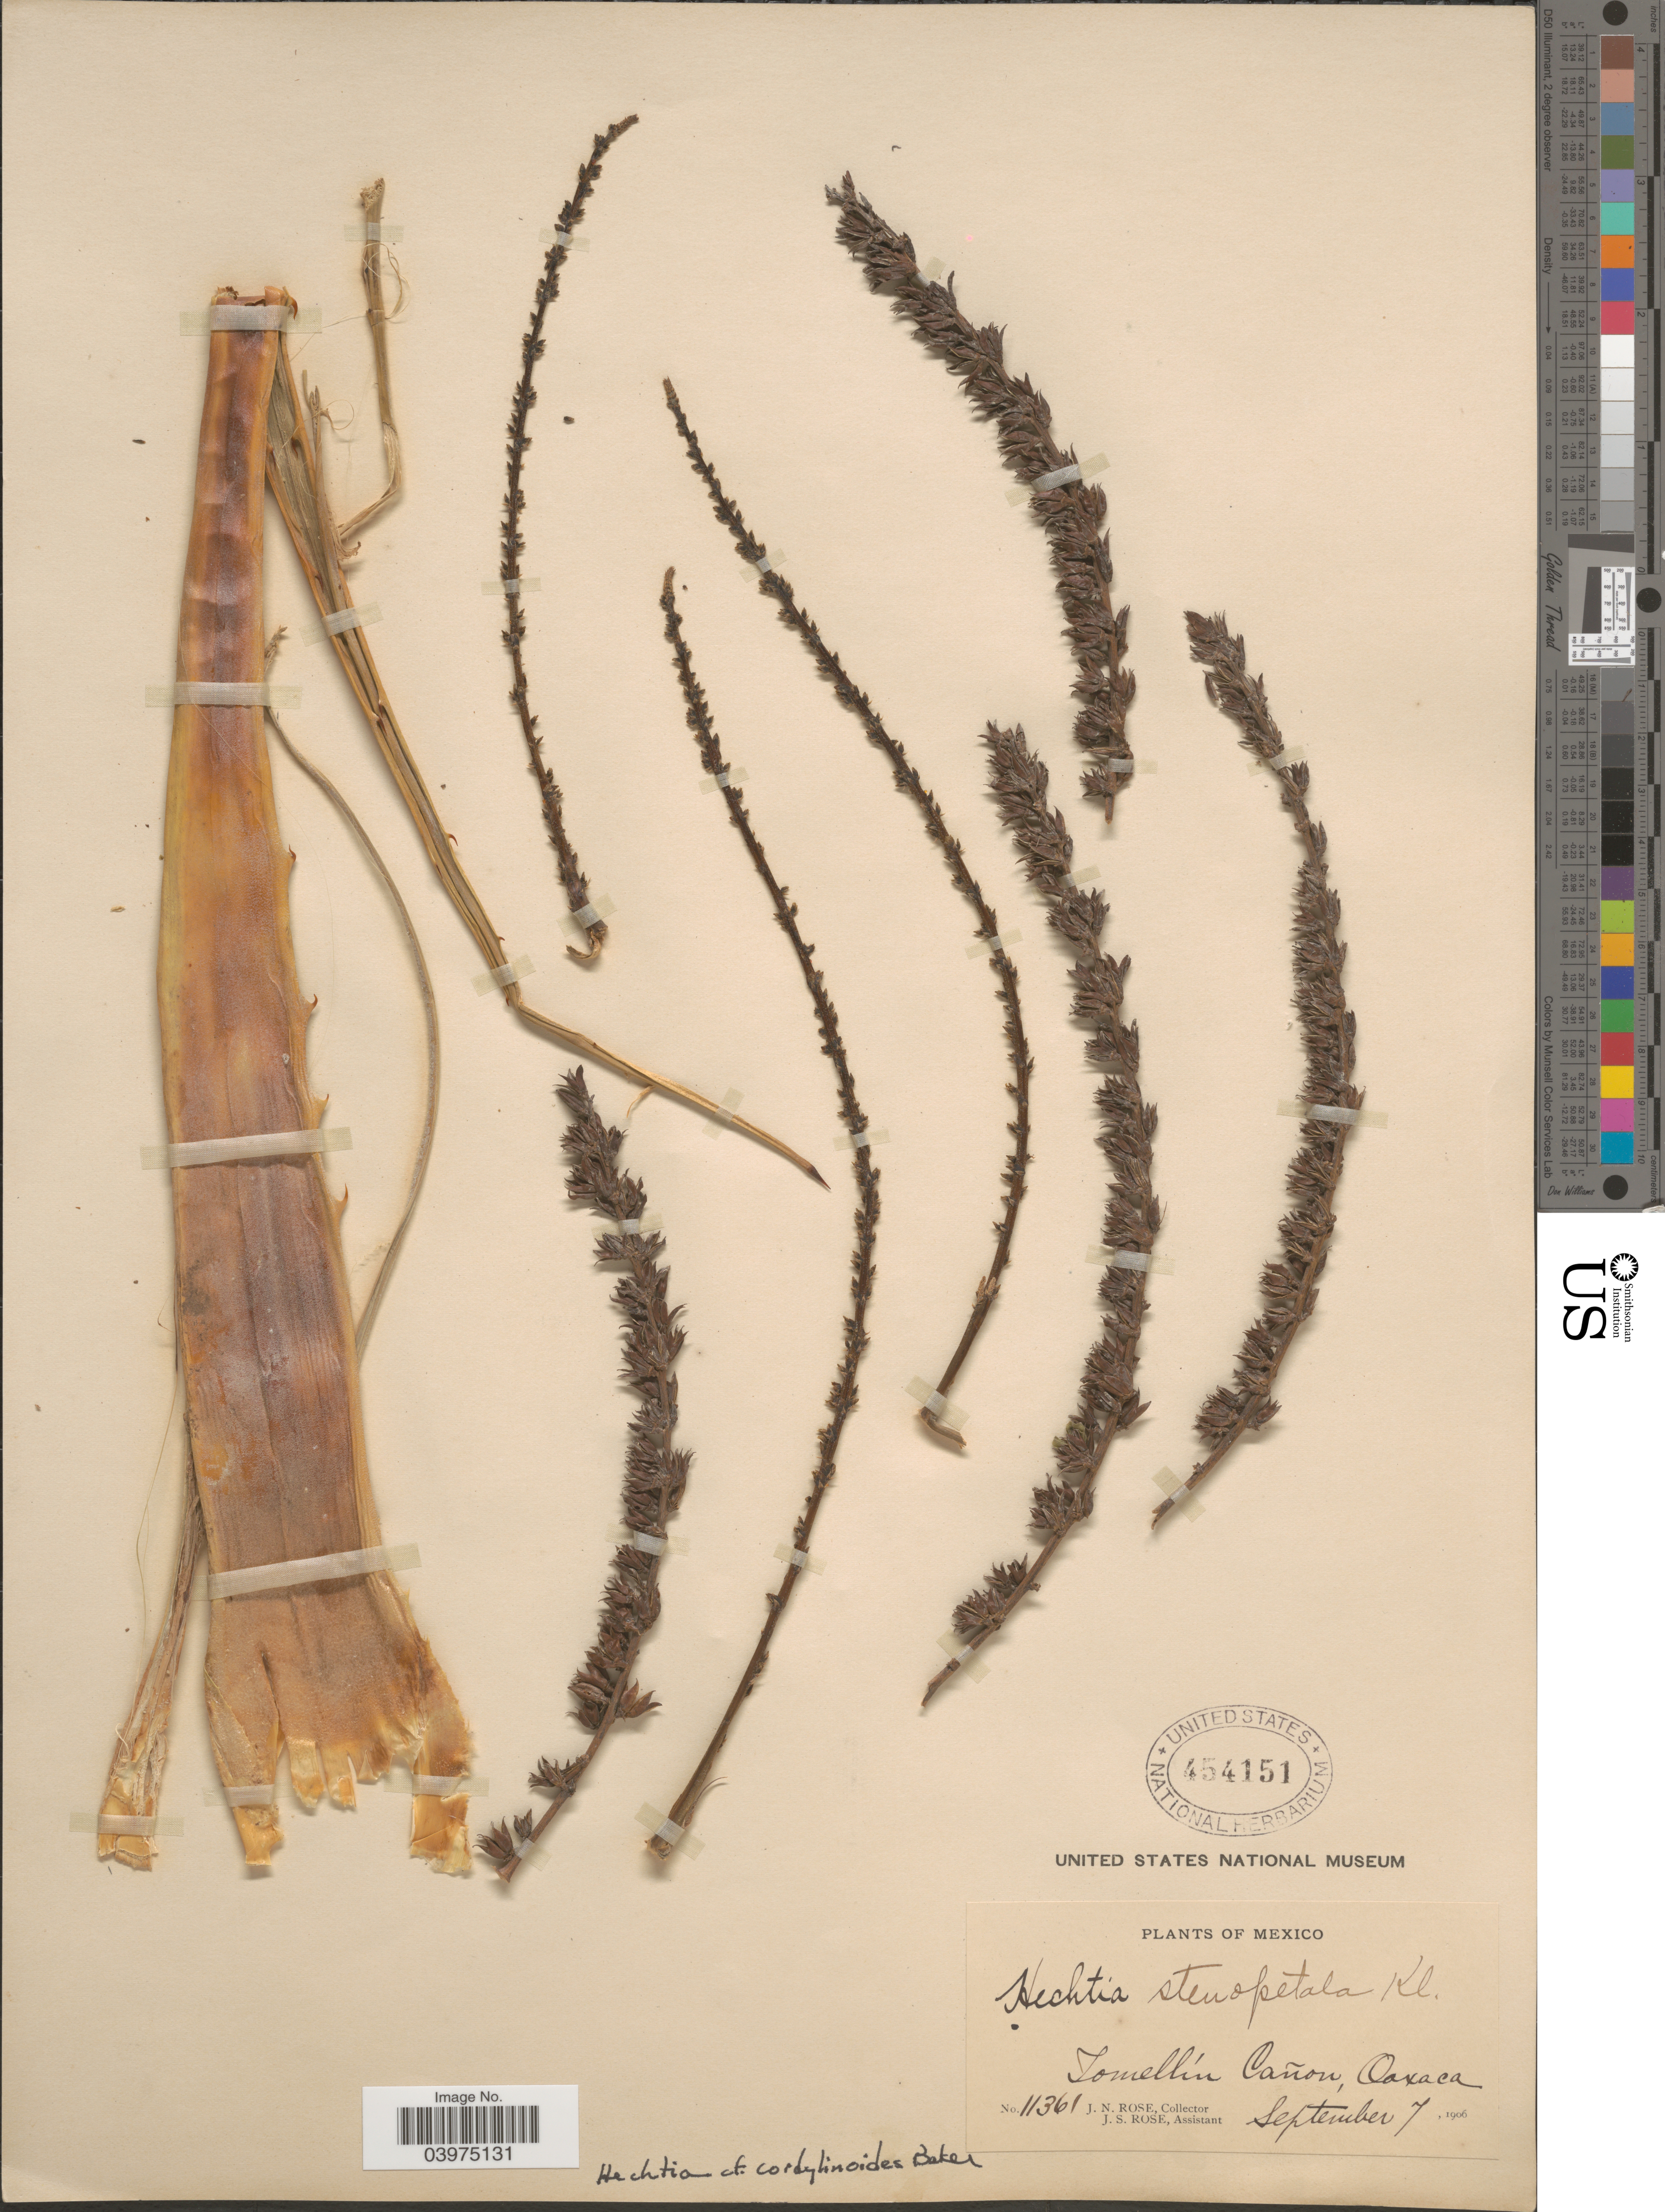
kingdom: Plantae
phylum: Tracheophyta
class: Liliopsida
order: Poales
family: Bromeliaceae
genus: Hechtia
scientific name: Hechtia cordylinoides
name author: Baker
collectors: J. N. Rose & J. S. Rose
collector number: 11361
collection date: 1906-09-07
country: Mexico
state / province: Oaxaca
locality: Tomellín Cañon.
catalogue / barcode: US 454151